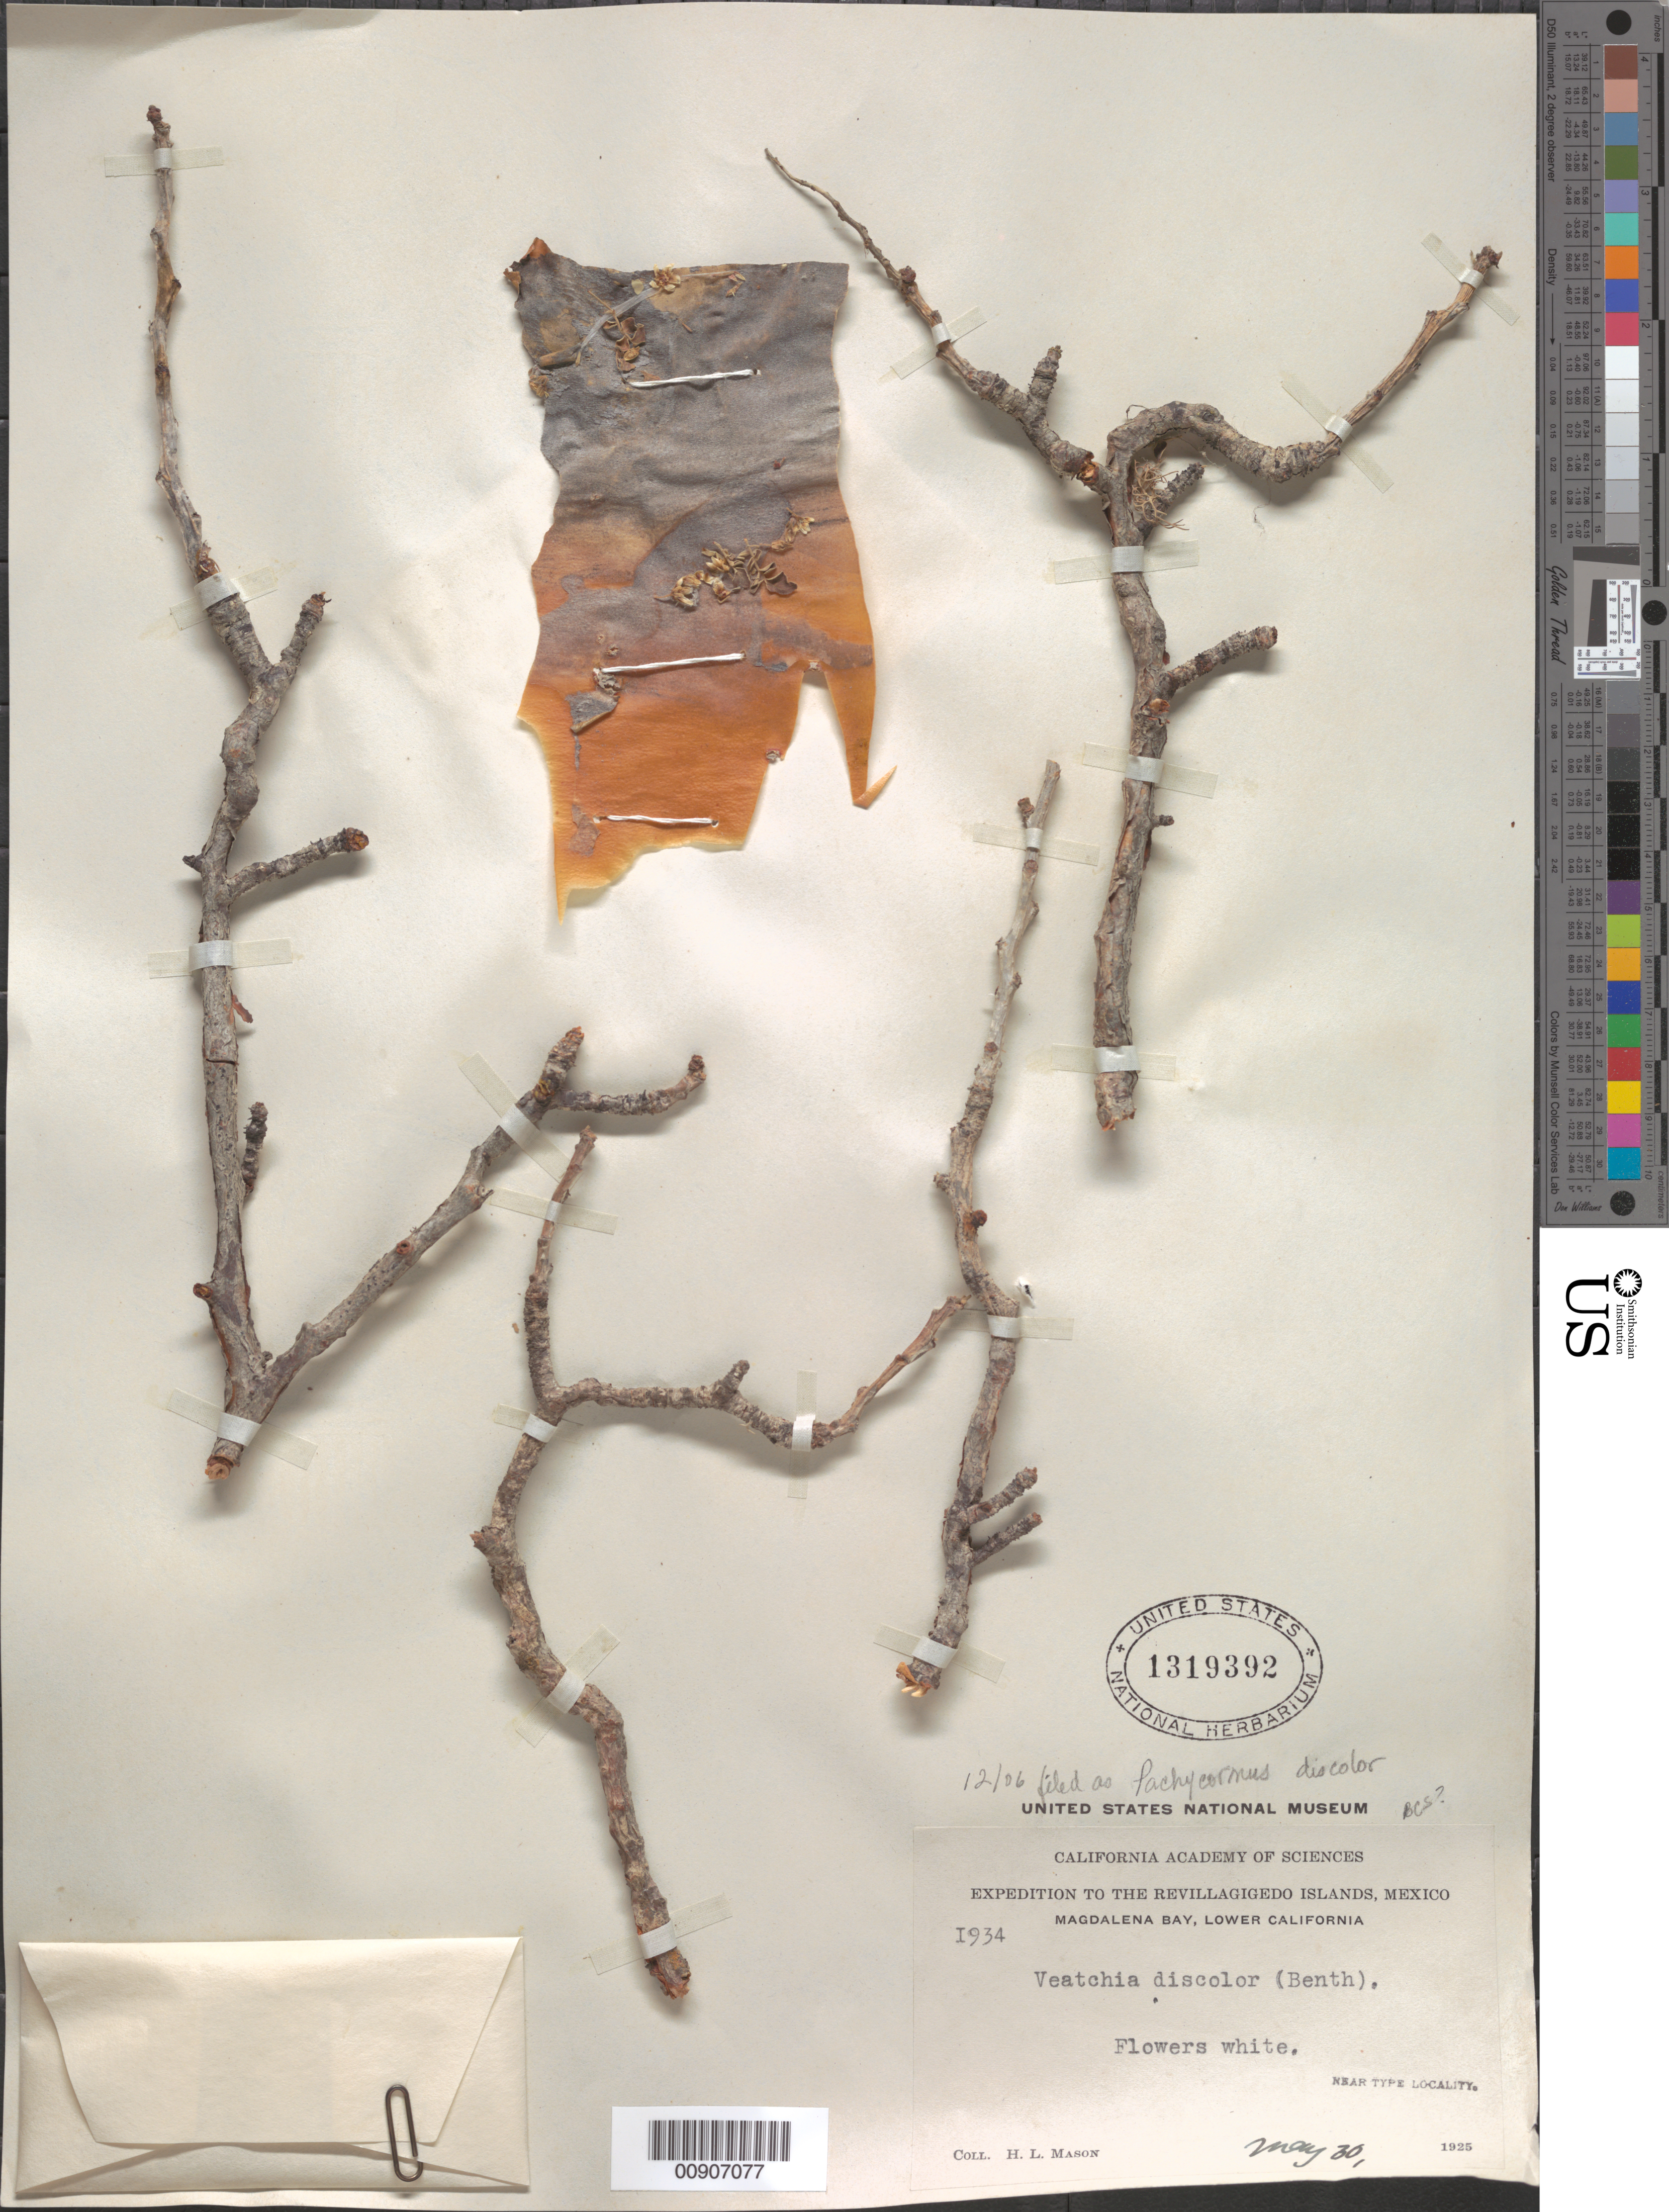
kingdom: Plantae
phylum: Tracheophyta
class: Magnoliopsida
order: Sapindales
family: Anacardiaceae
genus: Pachycormus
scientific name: Pachycormus discolor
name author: (Benth.) Coville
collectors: H. L. Mason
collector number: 1934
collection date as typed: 30 May 1925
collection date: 1925-05-30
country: Mexico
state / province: Baja California Sur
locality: Magdalena Bay, Lower California.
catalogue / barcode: US 1319392